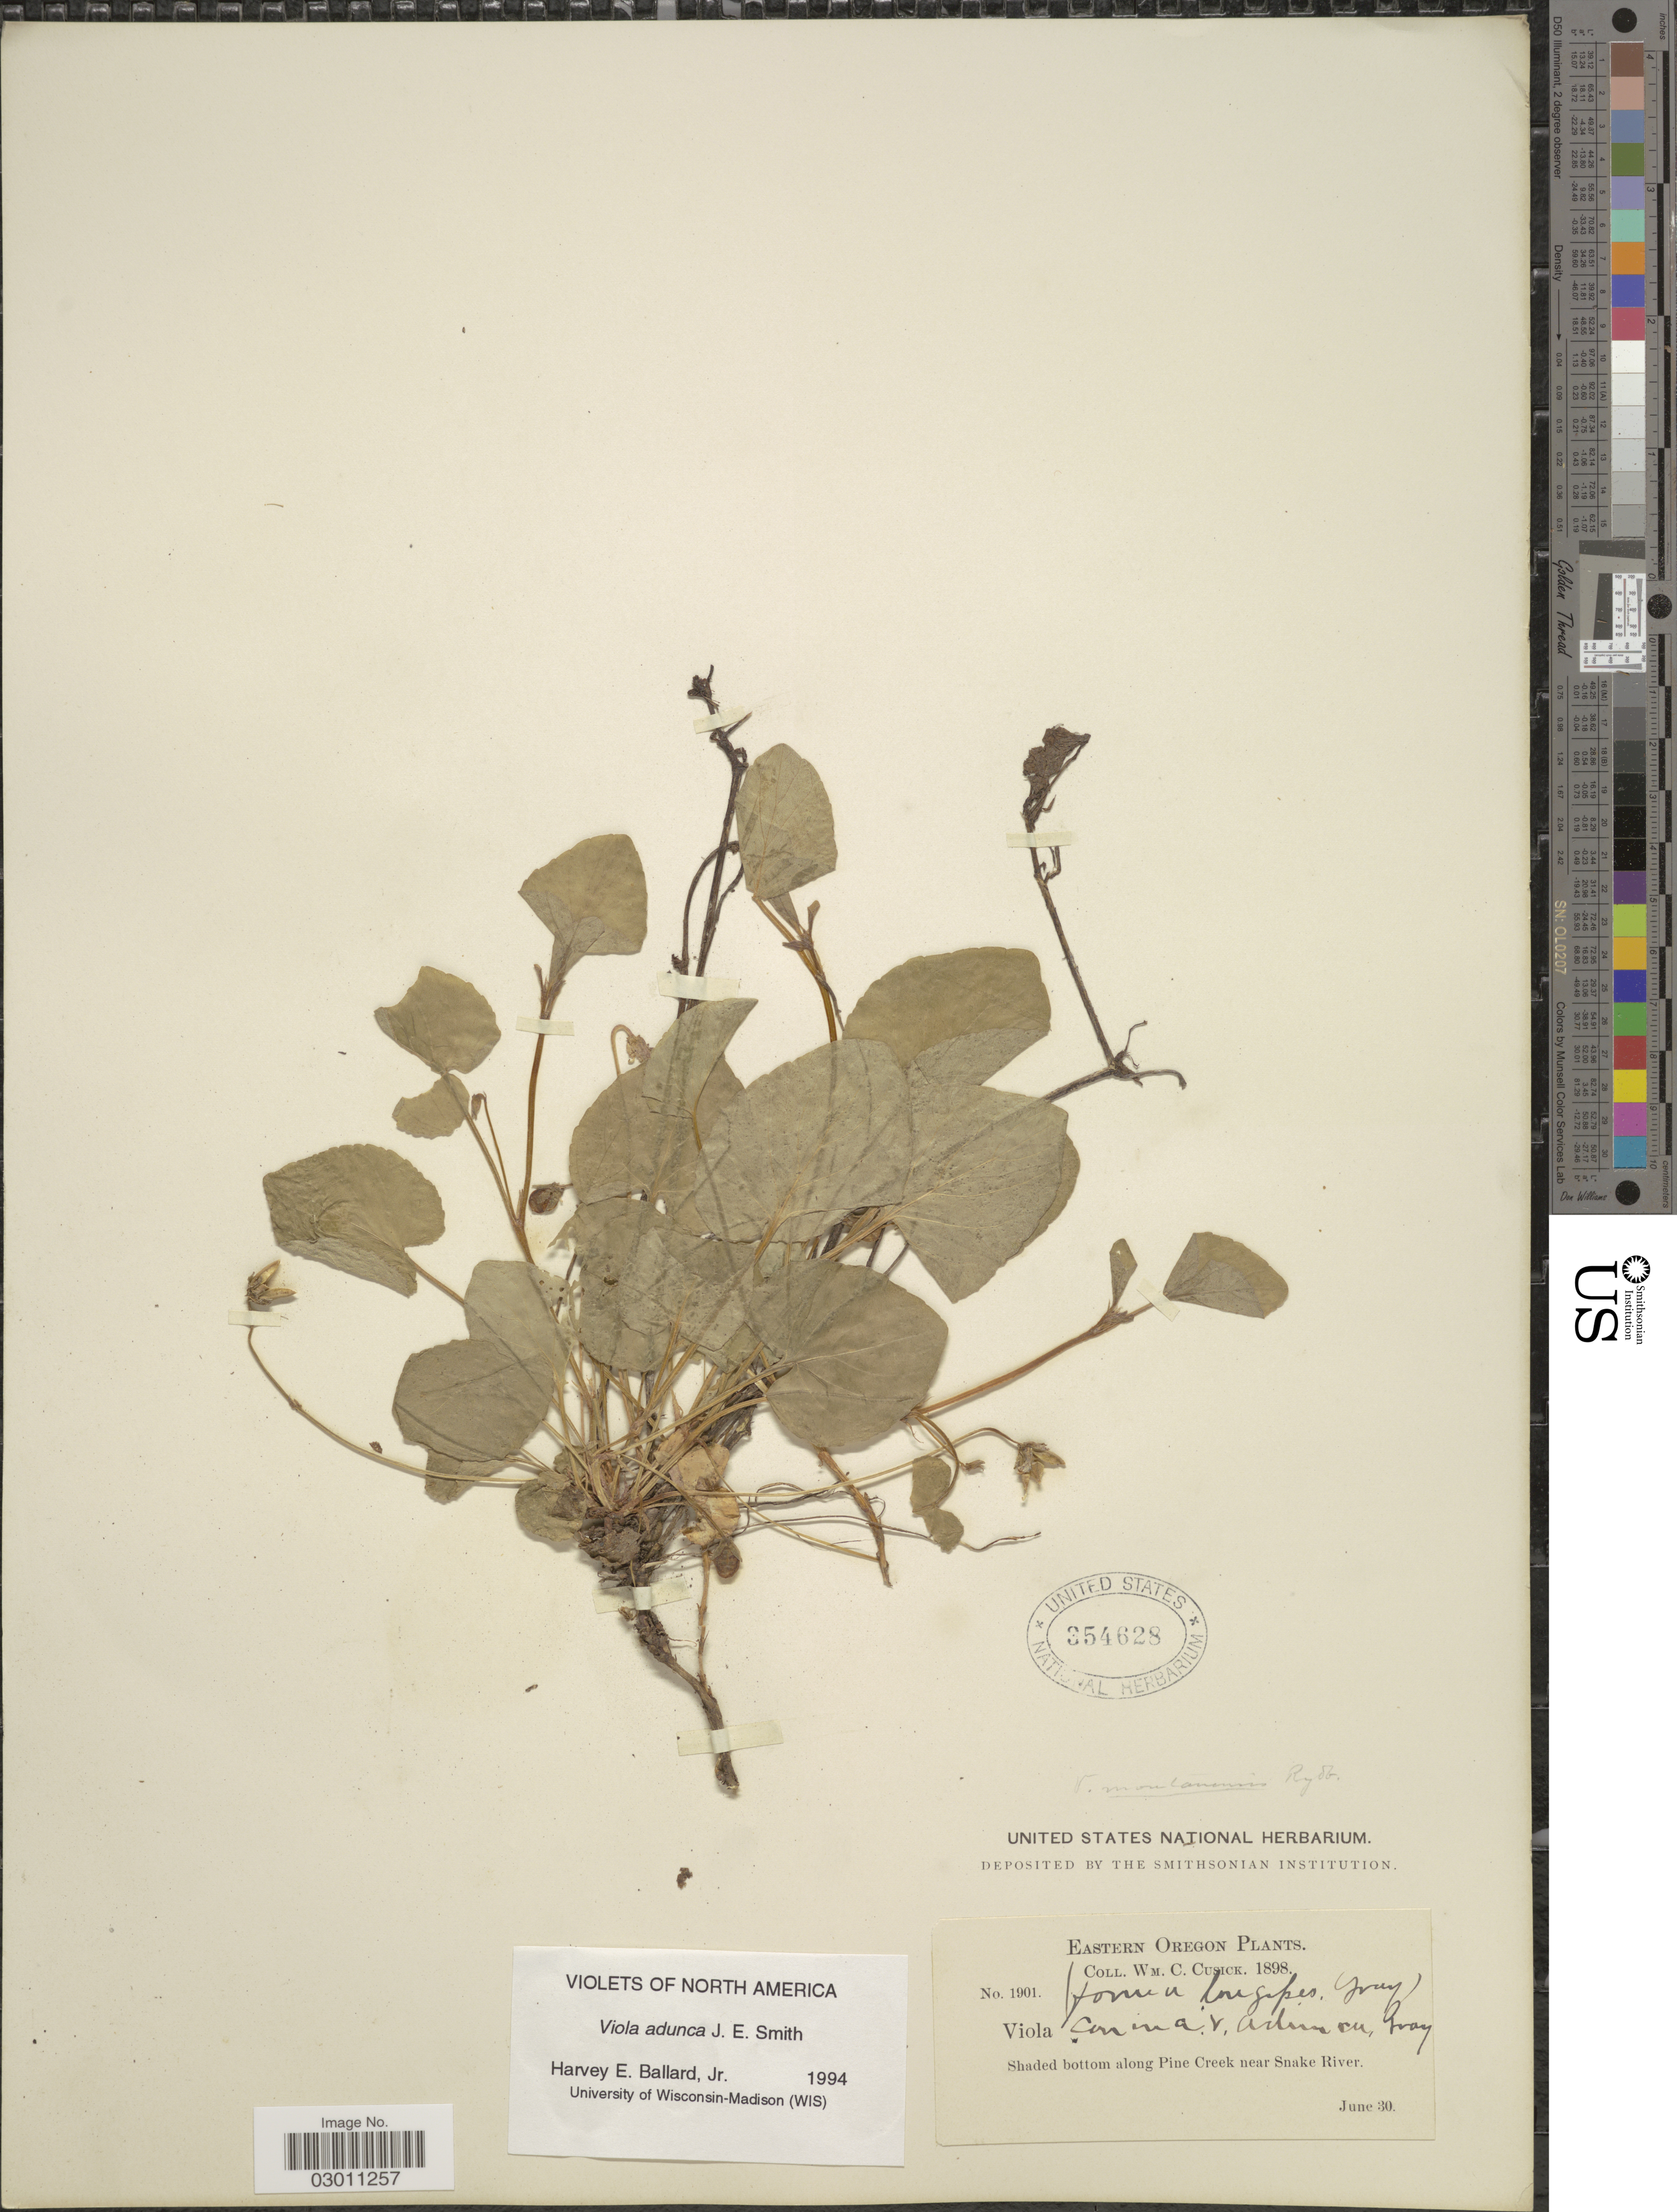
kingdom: Plantae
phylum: Tracheophyta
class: Magnoliopsida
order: Malpighiales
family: Violaceae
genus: Viola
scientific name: Viola adunca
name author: Sm.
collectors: W. C. Cusick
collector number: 1901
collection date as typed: Transcribed d/m/y: /6/30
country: United States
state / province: Oregon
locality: Eastern Oregon. Shaded bottom along Pine Creek near Snake River.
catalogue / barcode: US 354628